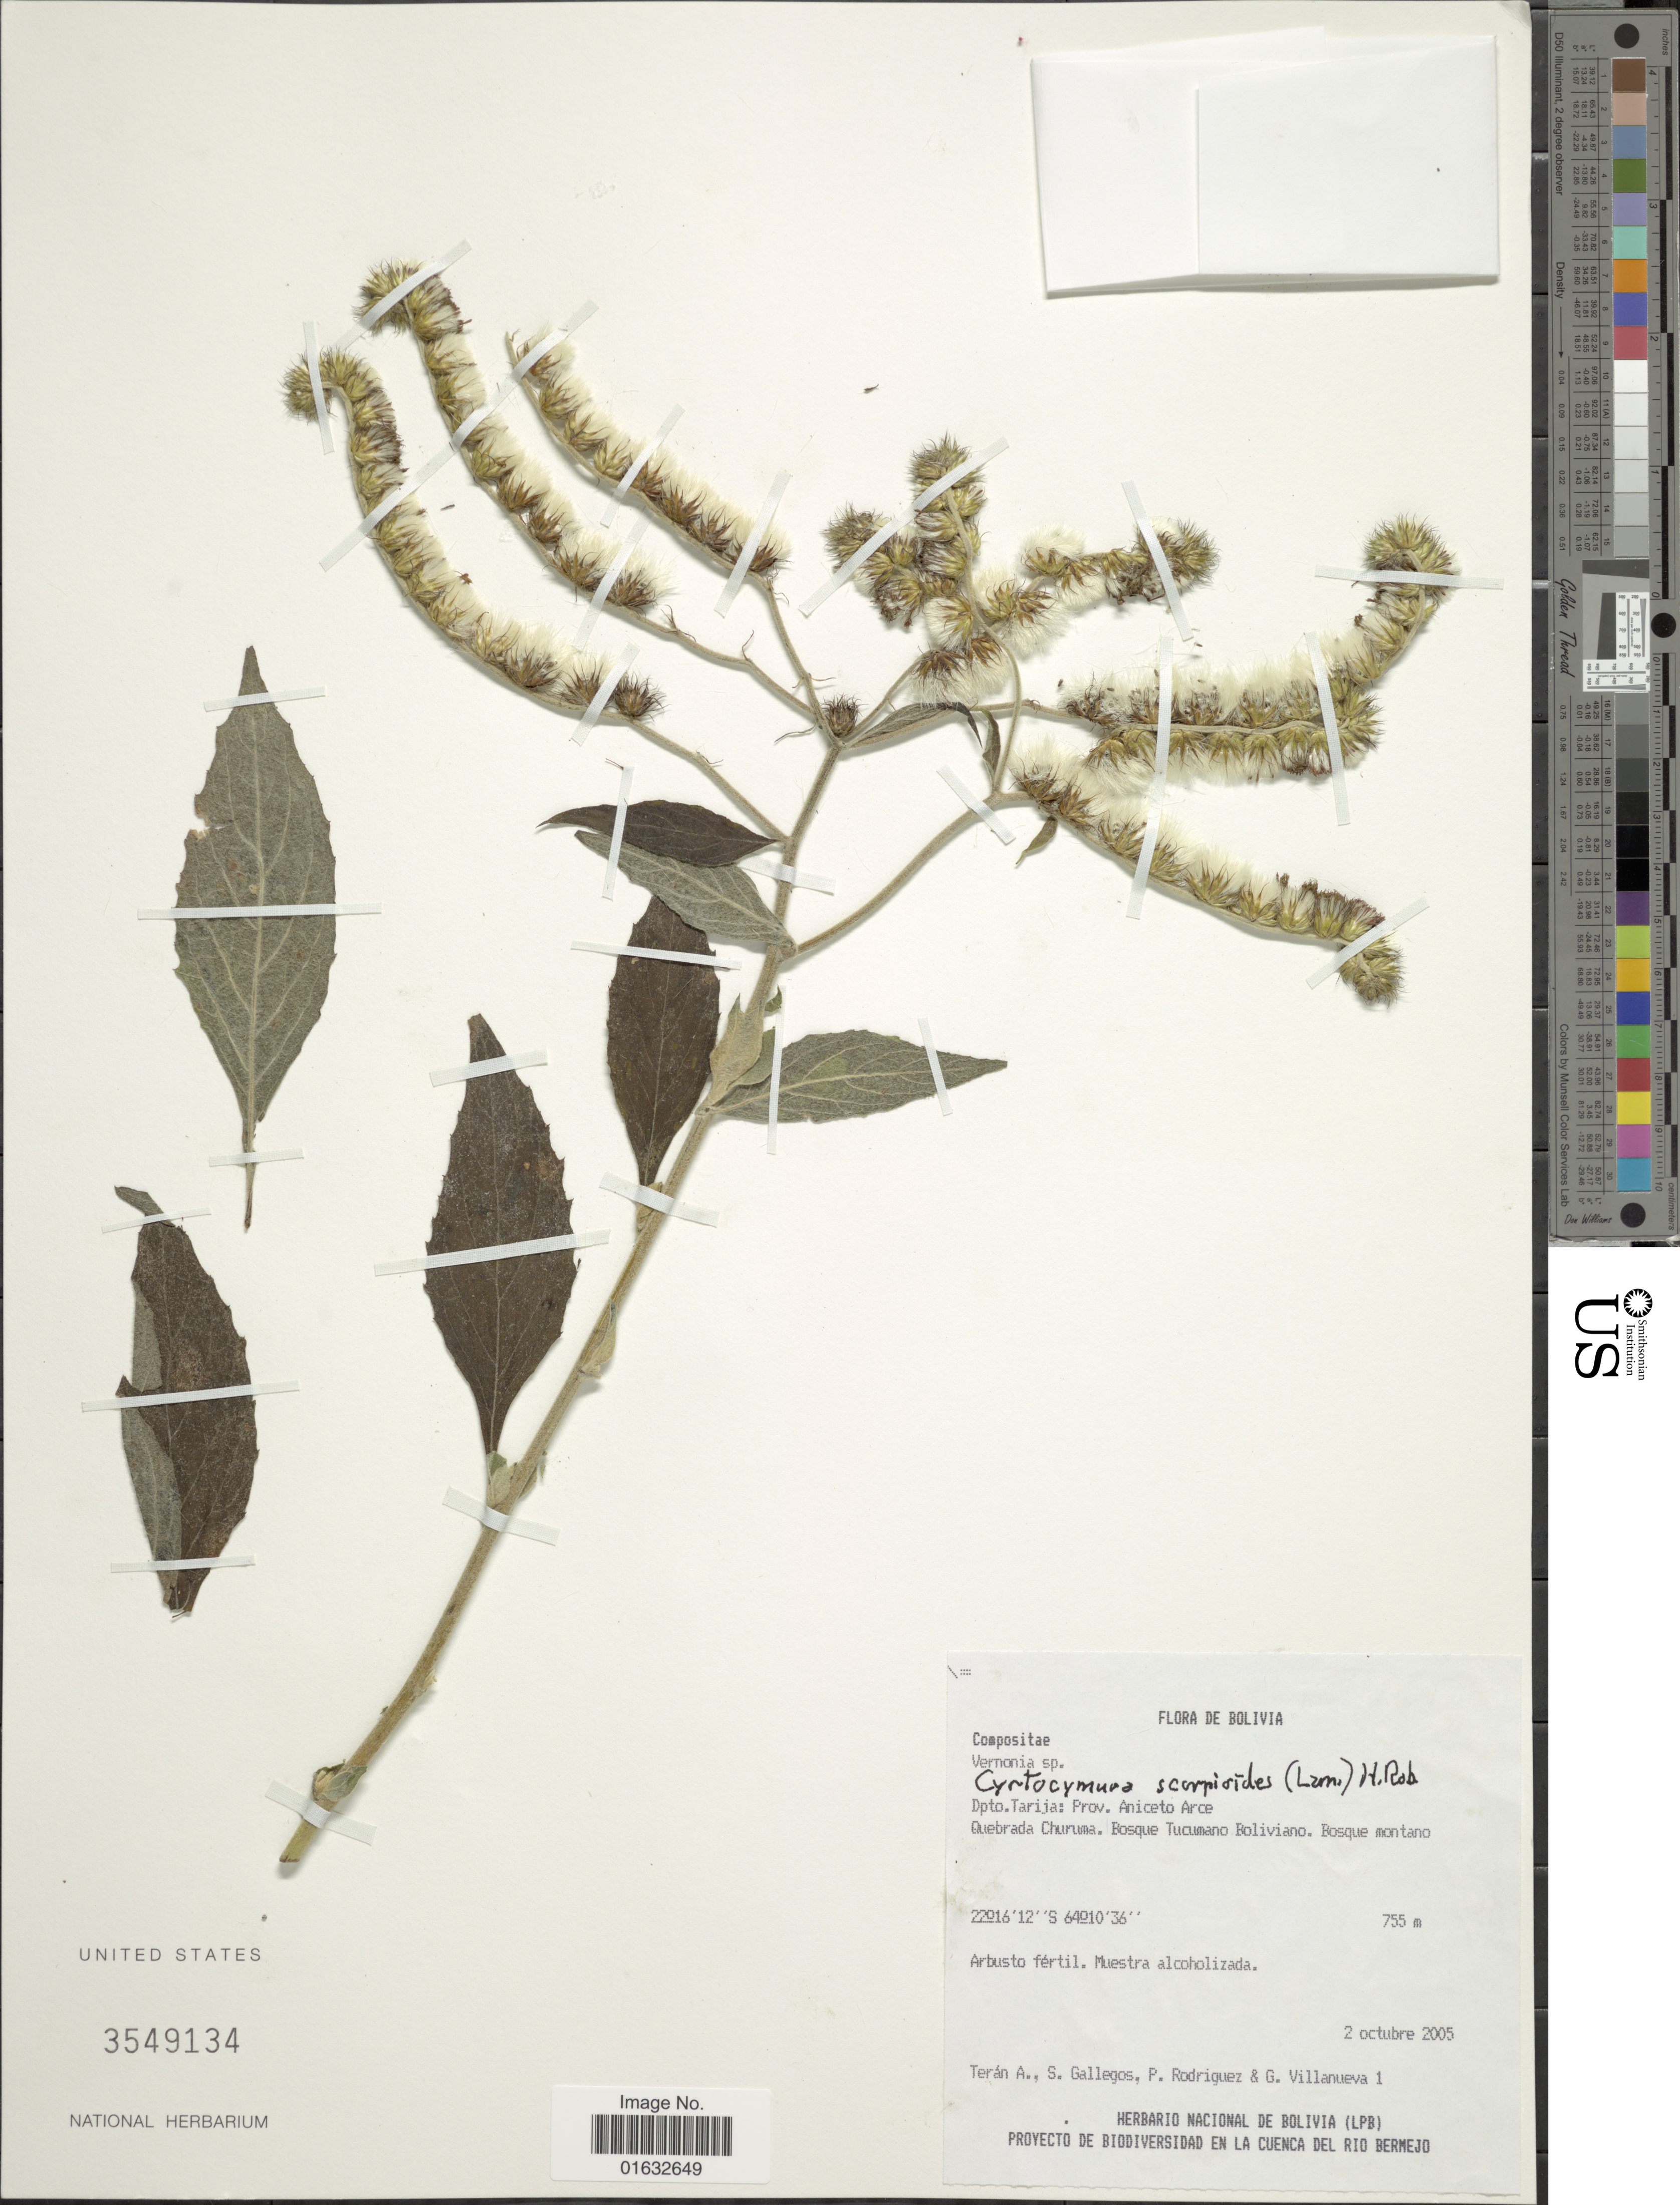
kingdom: Plantae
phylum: Tracheophyta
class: Magnoliopsida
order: Asterales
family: Asteraceae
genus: Cyrtocymura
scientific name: Cyrtocymura scorpioides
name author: (Lam.) H. Rob.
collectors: A. Teran, S. Gallegos, P. Rodríguez & G. Villanueva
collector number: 1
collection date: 2005-10-02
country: Bolivia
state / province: Tarija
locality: Dpto.: Tarija. Prov.: Aniceto Arce. Quebrada Churuma. Bosque Tucumano Boliviano. Bosque montano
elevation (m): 755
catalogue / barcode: US 3549134